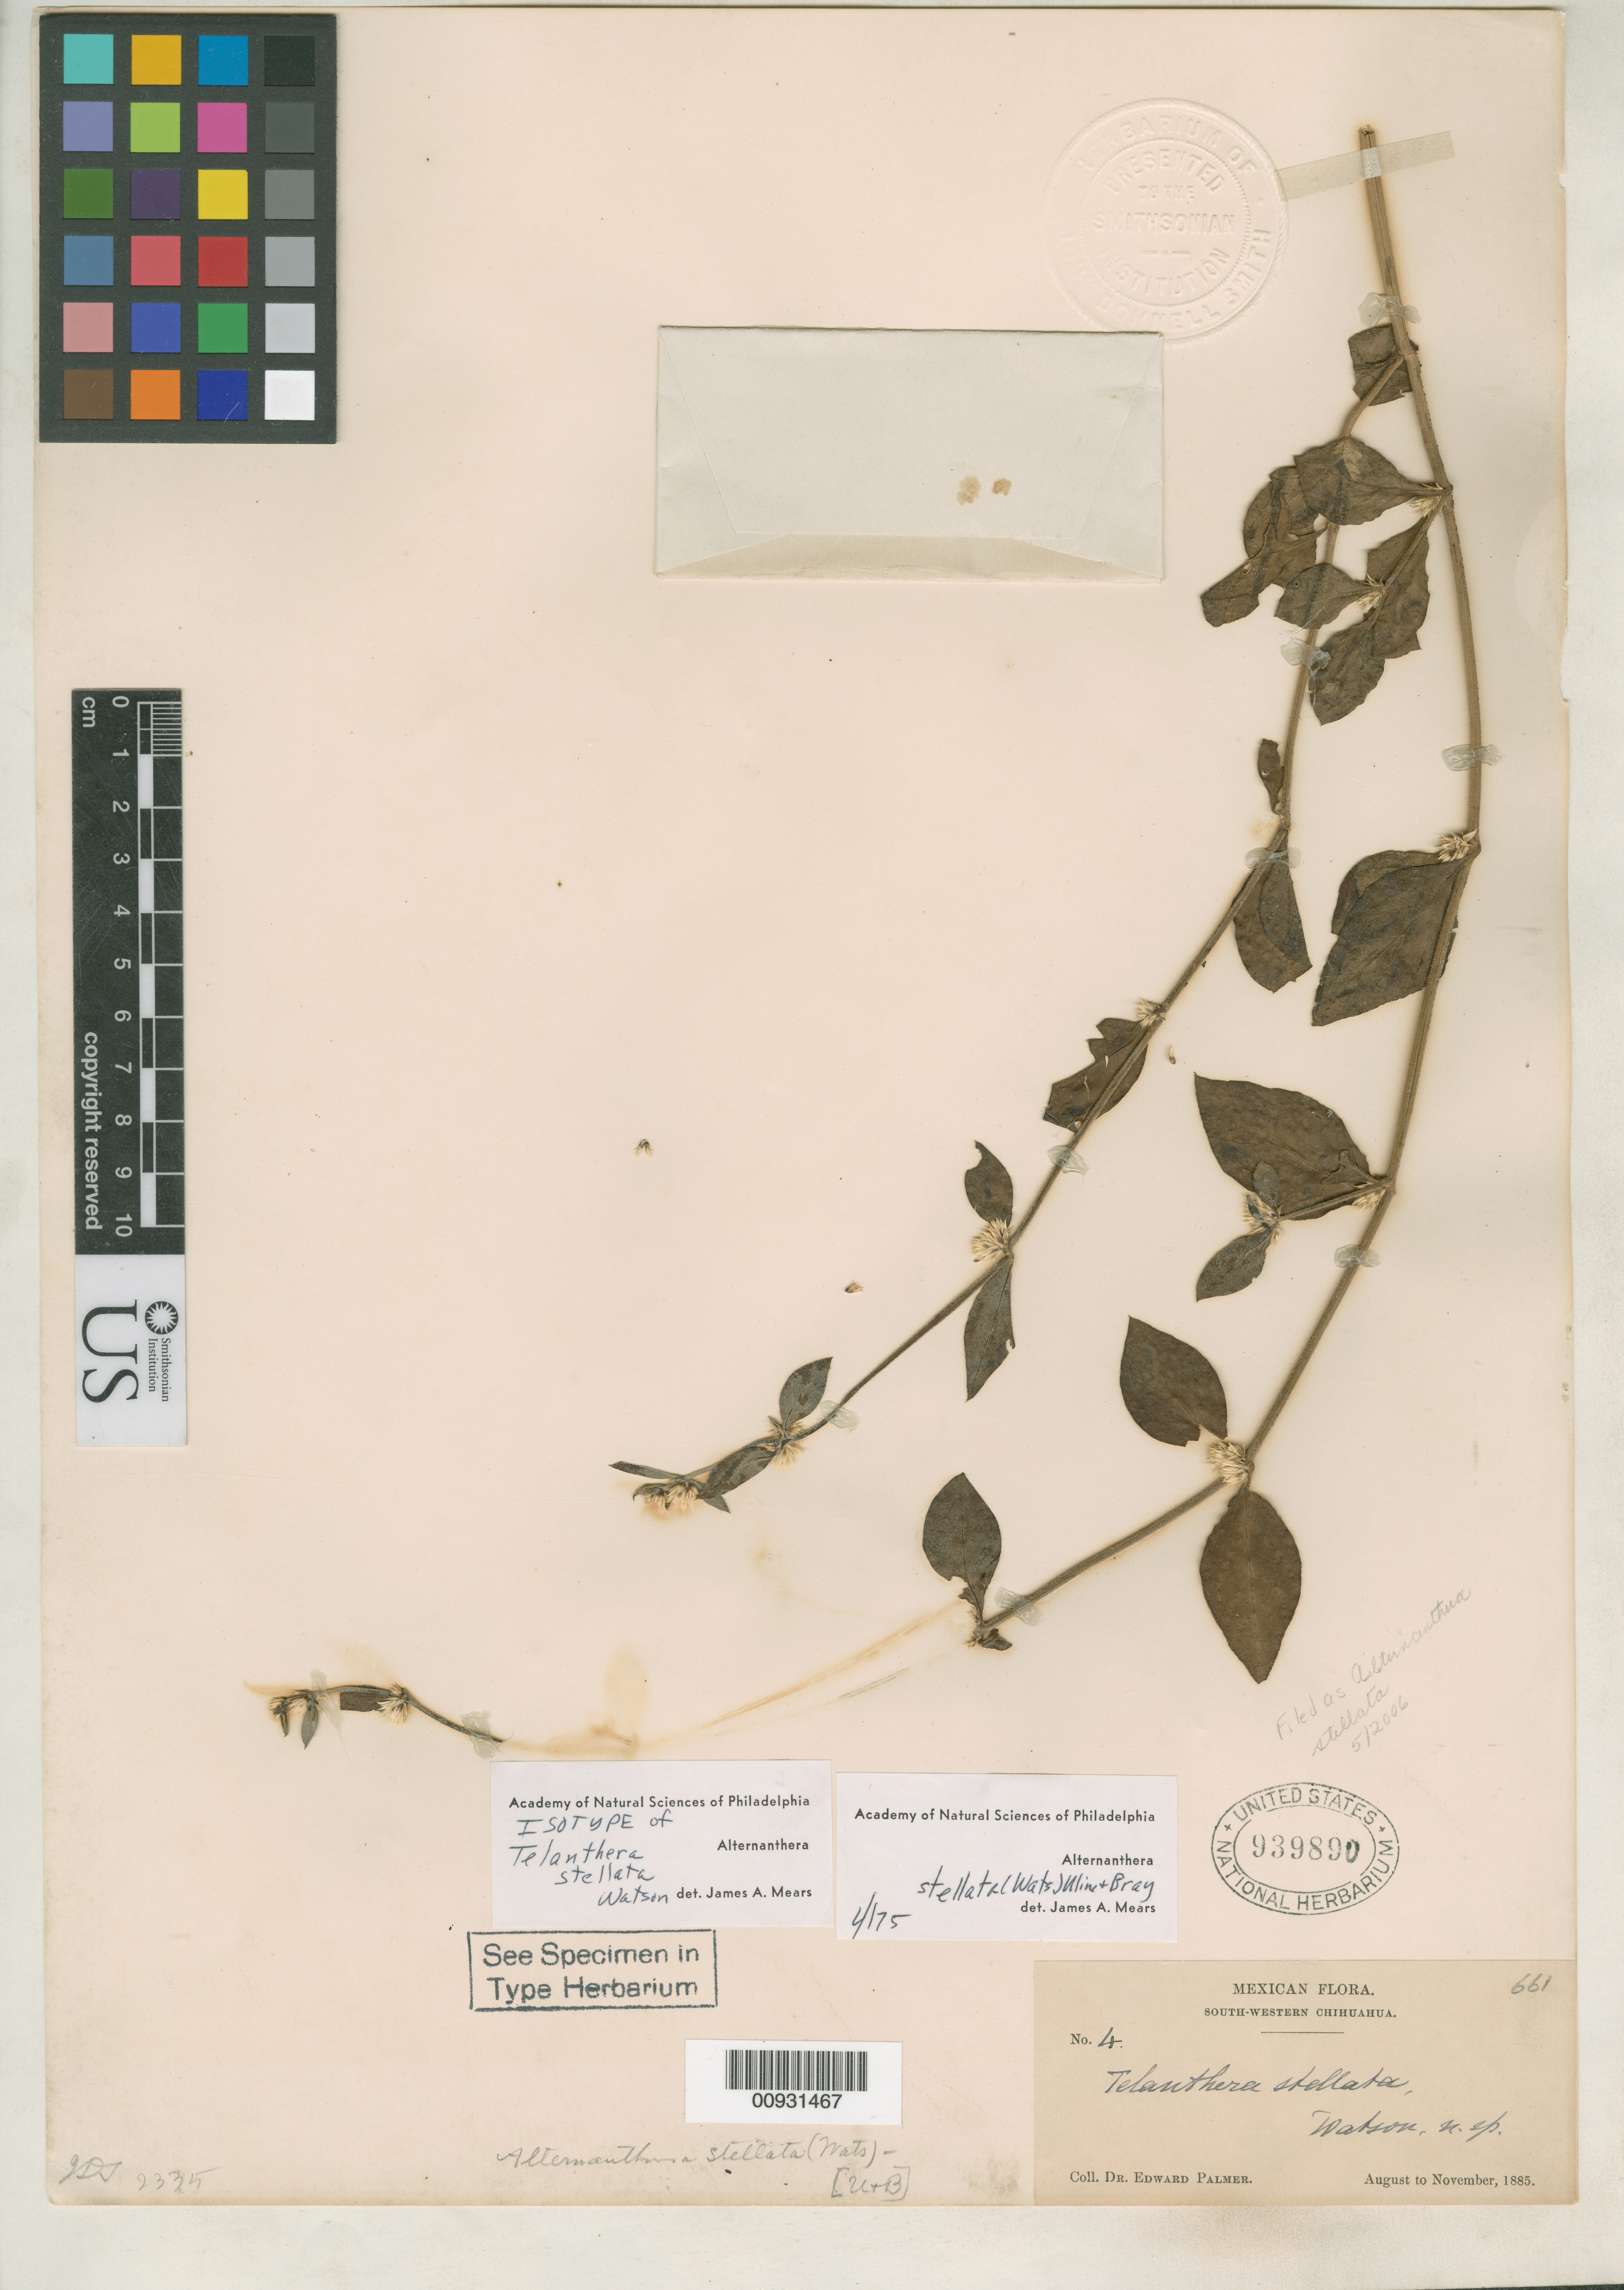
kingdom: Plantae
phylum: Tracheophyta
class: Magnoliopsida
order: Caryophyllales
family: Amaranthaceae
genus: Telanthera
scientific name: Telanthera stellata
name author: S. Watson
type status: Isotype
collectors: E. Palmer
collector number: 4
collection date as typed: Aug 1885 to -- Nov 1885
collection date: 1885-08/1885-11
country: Mexico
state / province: Chihuahua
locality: Southwestern Chihuahua. [Protologue, "Hacienda San Miguel".]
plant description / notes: Also a type of Achyranthes watsonii Standl., nom. nov.; Specimen ex John Donnell Smith herbarium.; Replacement name for Telanthera stellata Watson (1886, non Achyranthes stellata Willd. (1798).; Also a type of Telanthera stellata Watson.; Specimen ex John Donnell Smith herbarium.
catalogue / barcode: US 939890